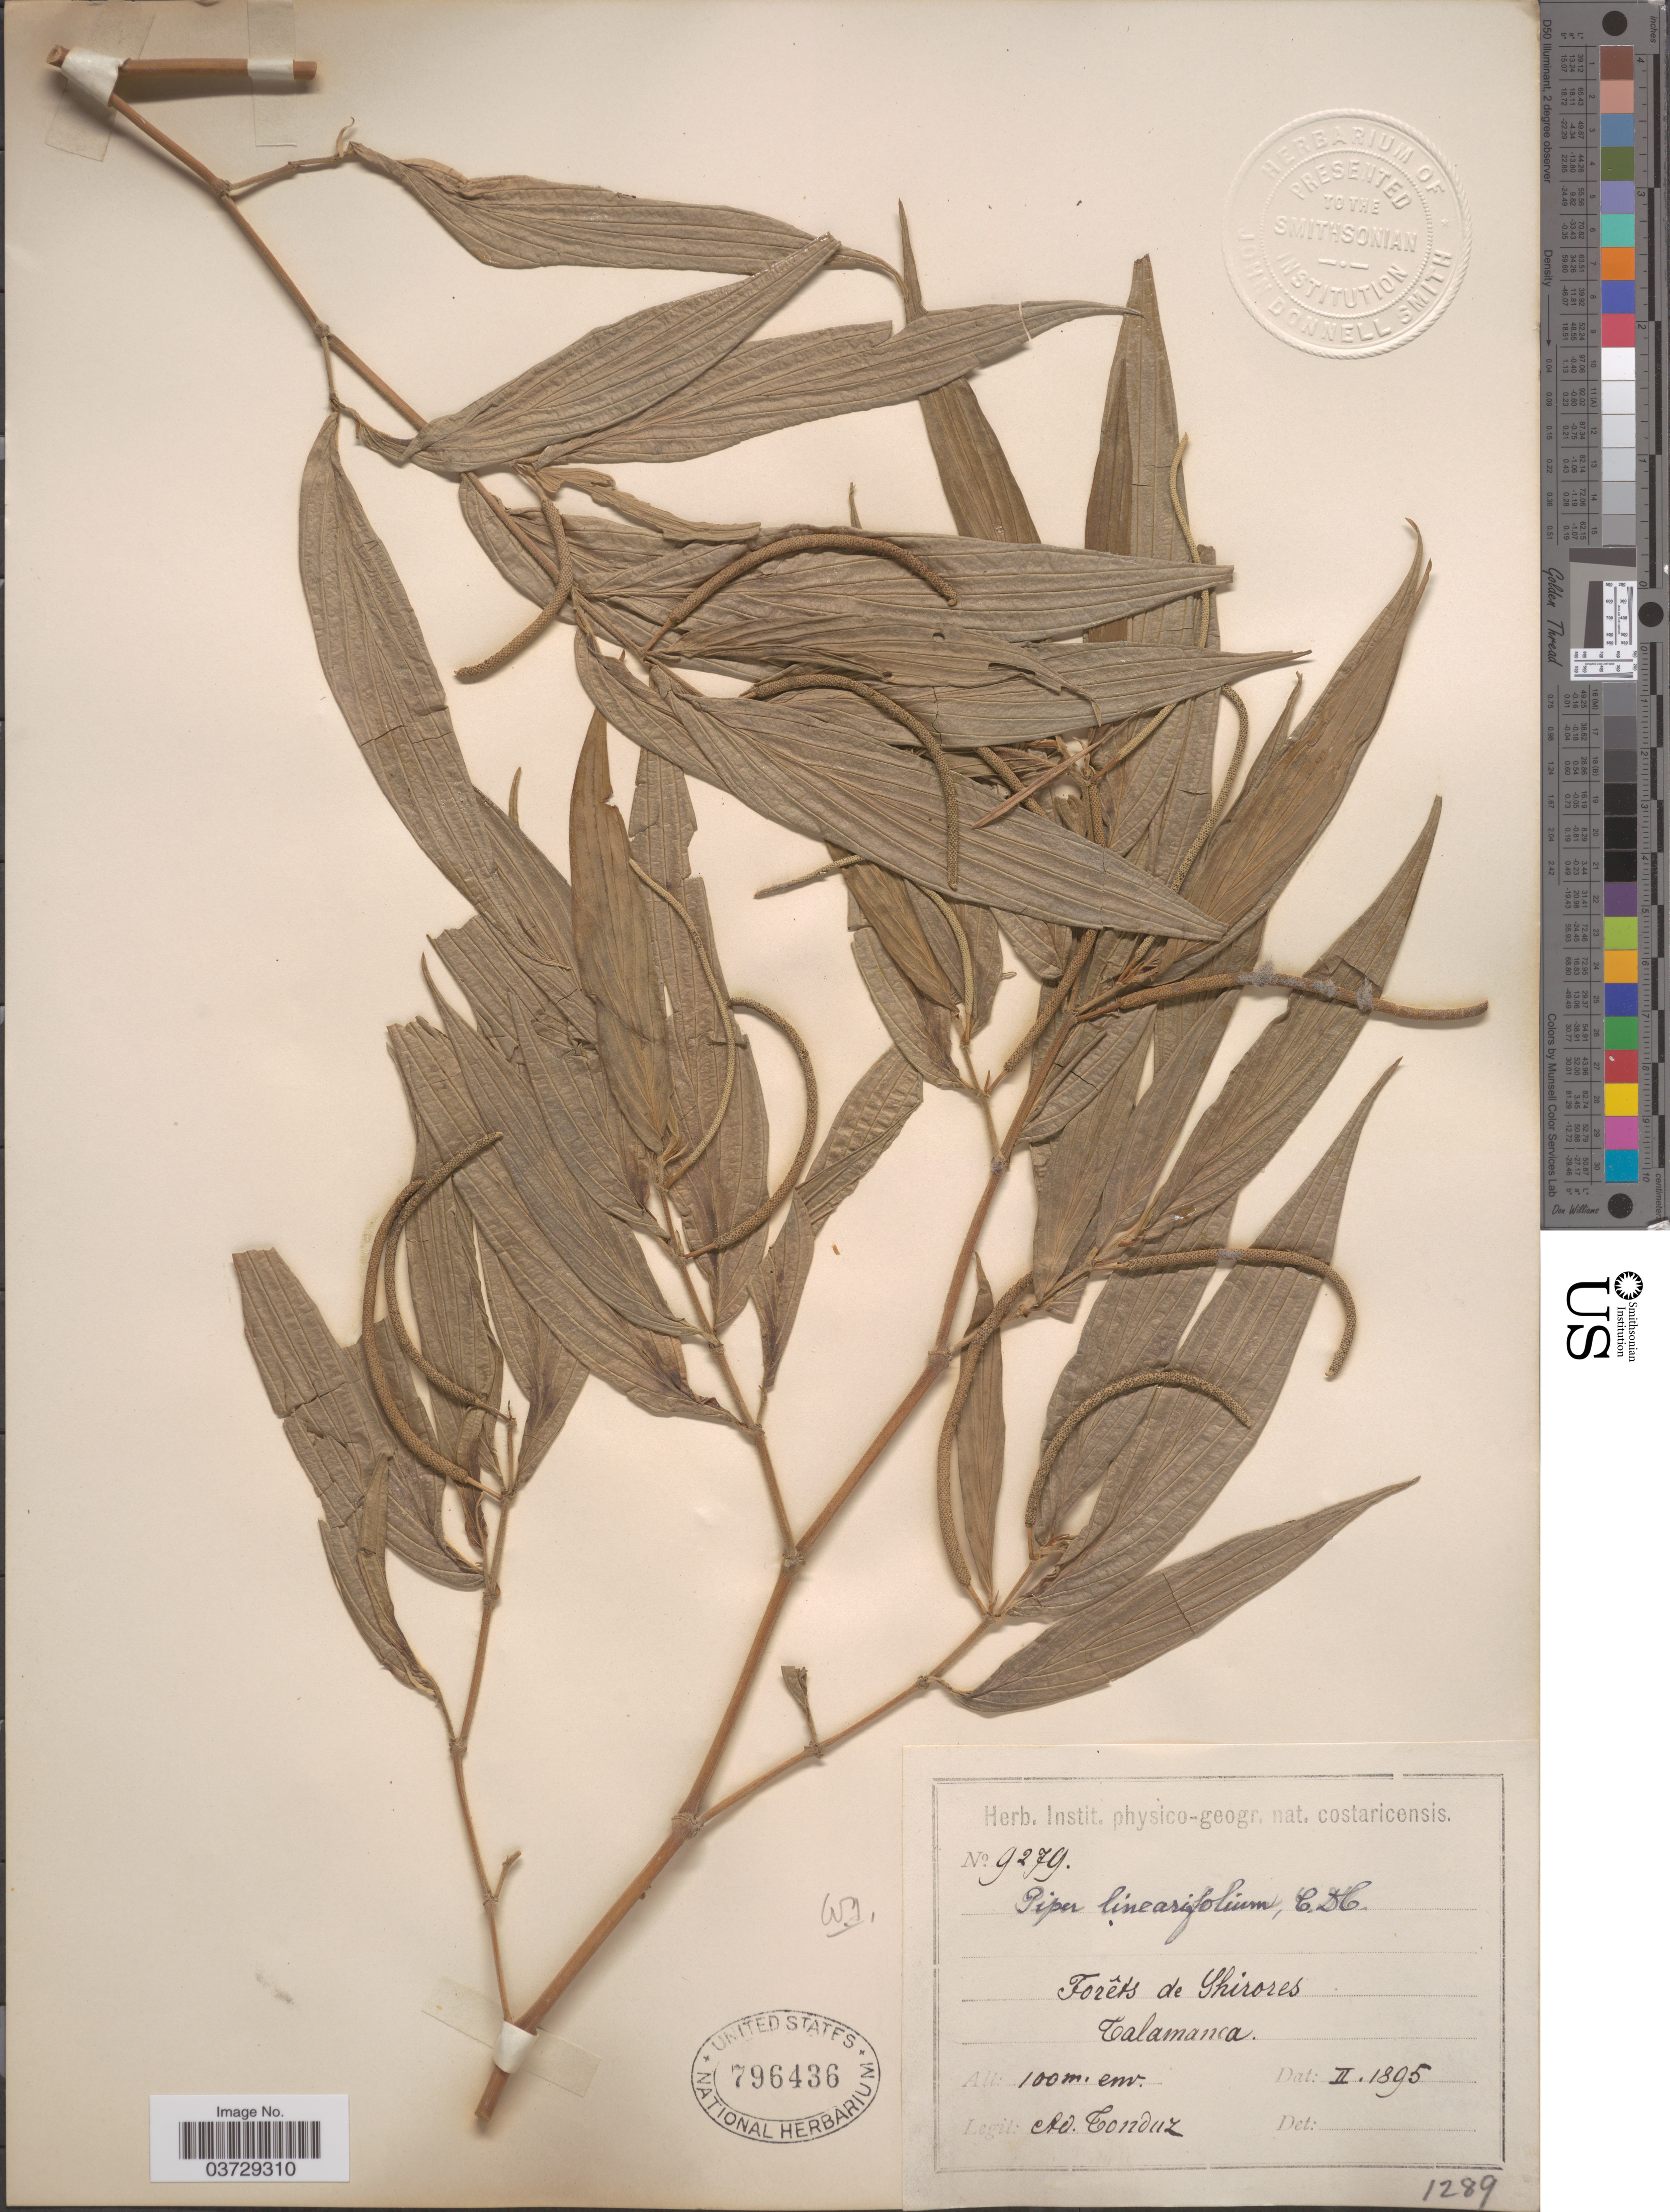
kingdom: Plantae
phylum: Tracheophyta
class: Magnoliopsida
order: Piperales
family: Piperaceae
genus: Piper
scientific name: Piper linearifolium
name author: C. DC.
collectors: A. Tonduz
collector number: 9279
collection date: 1895-02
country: Costa Rica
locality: Forêts de Shirores, Talamanca.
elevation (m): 100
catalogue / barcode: US 796436